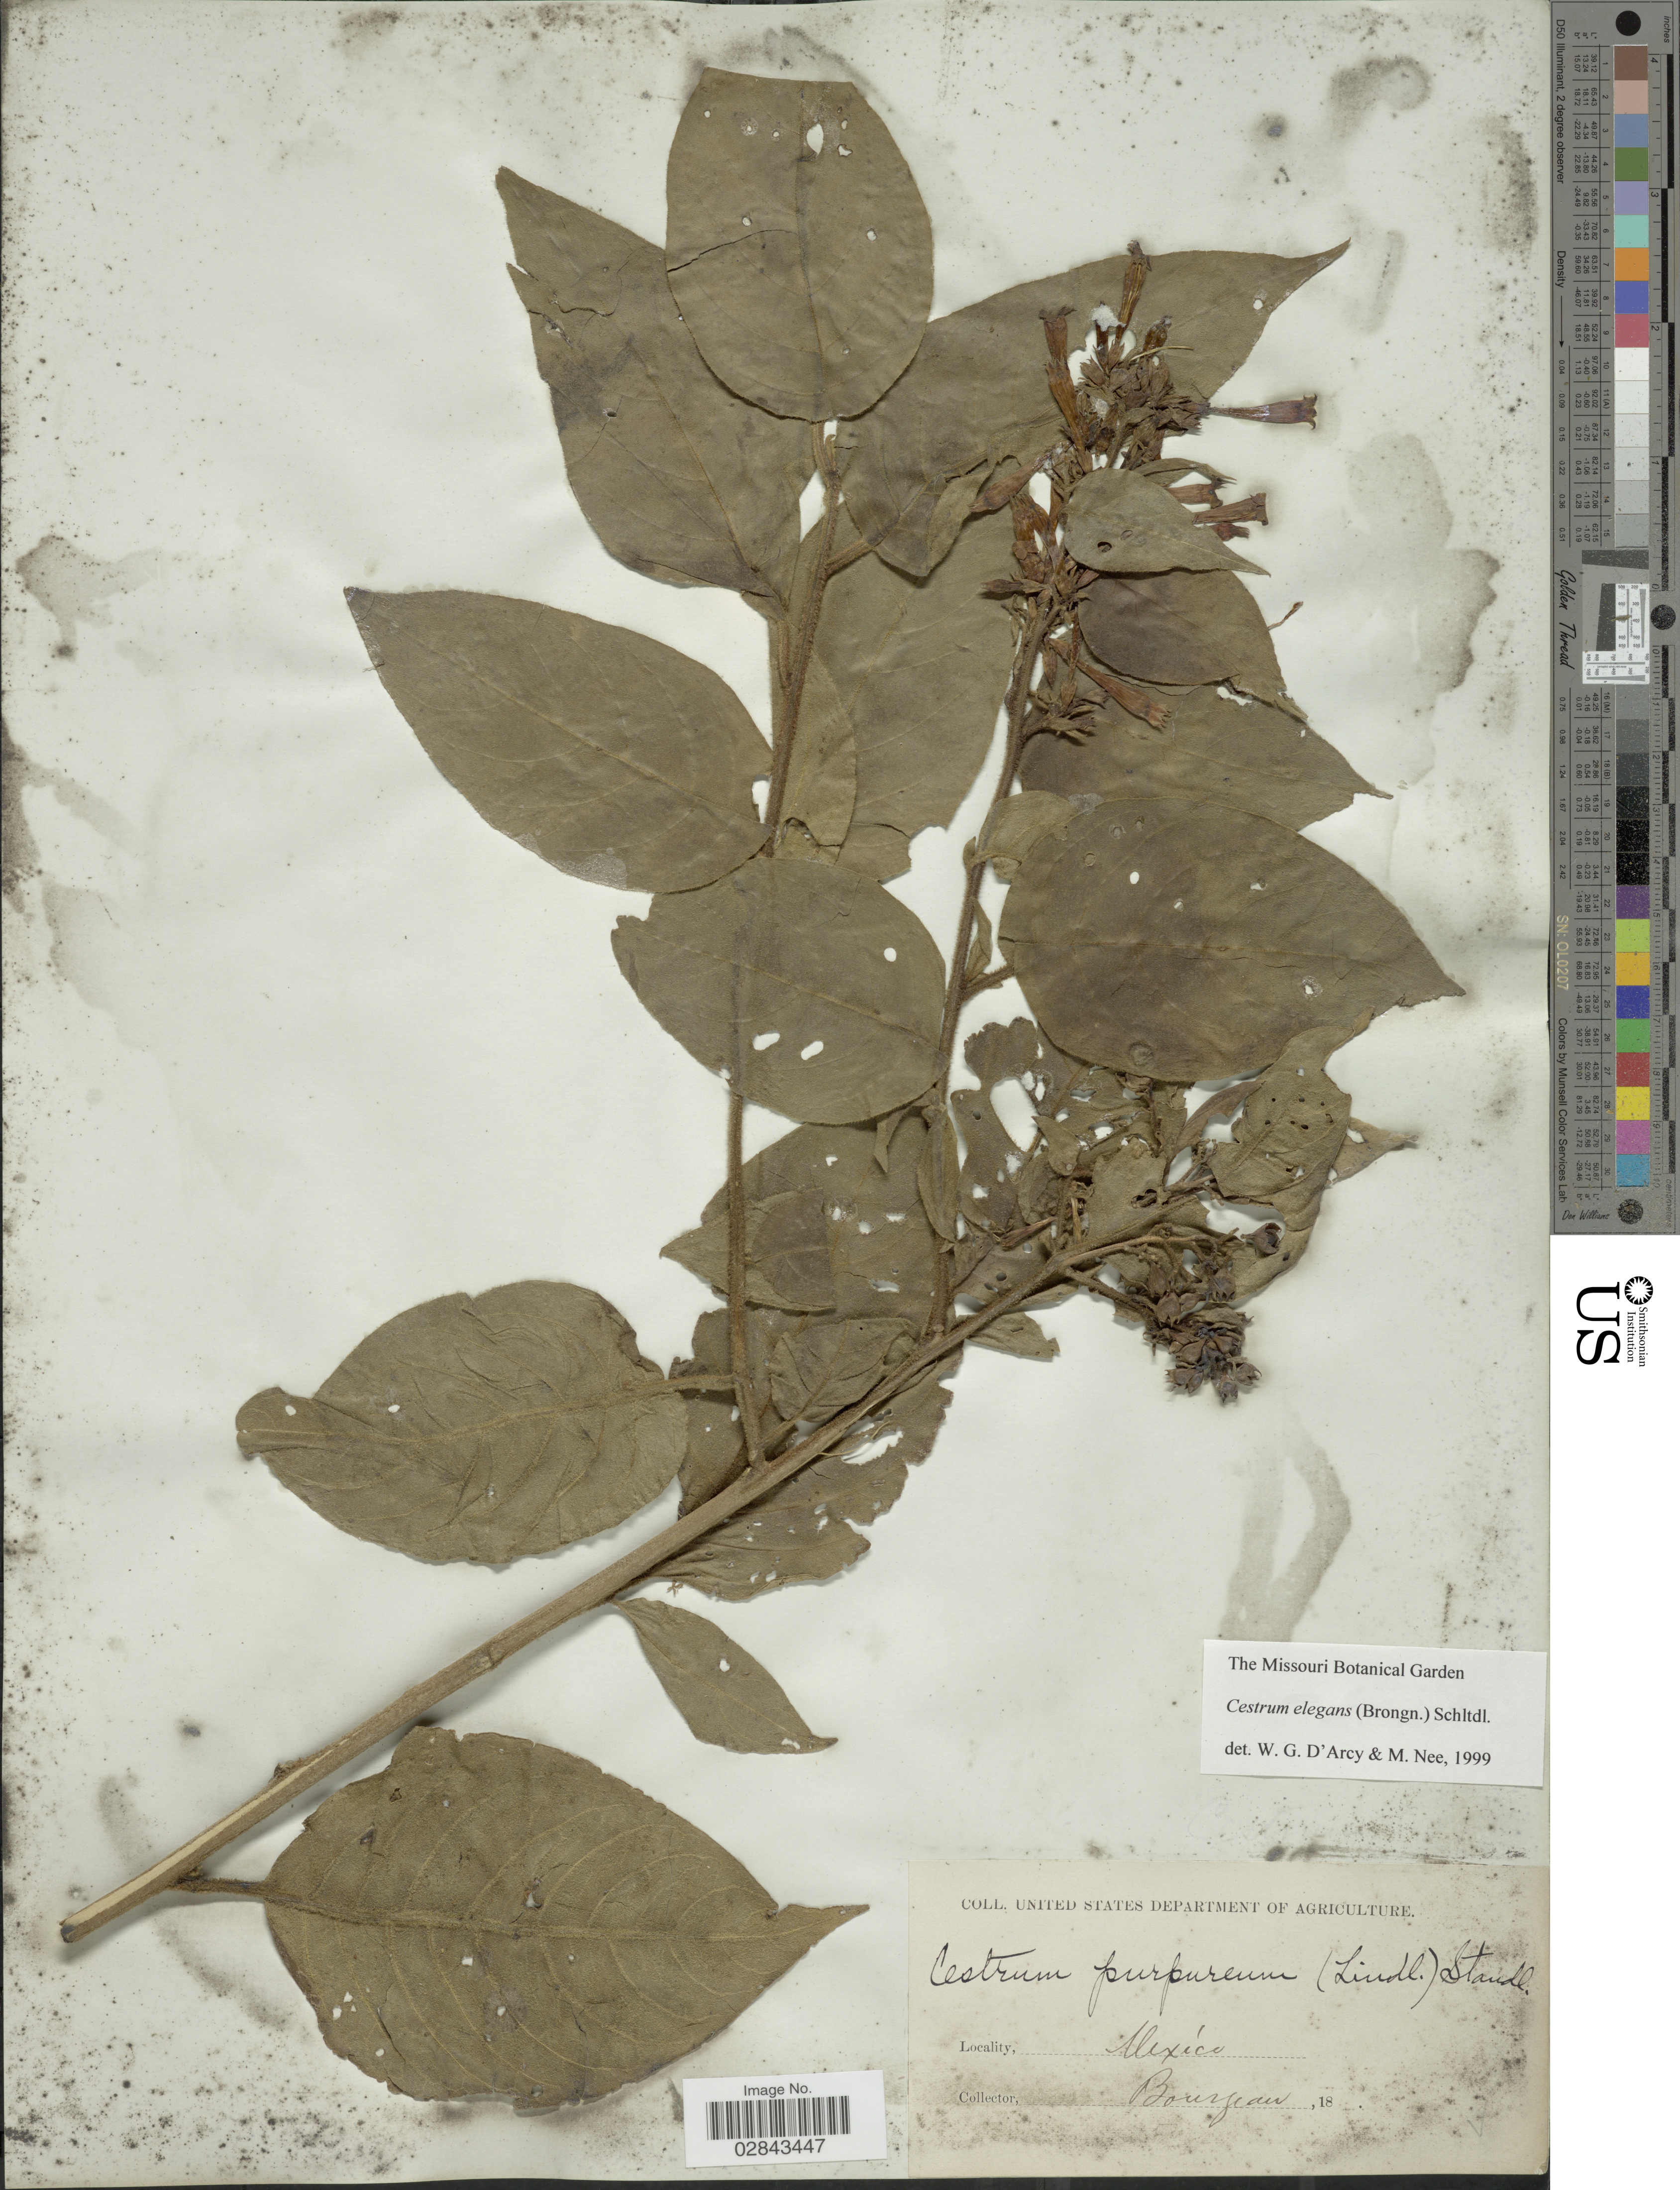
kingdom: Plantae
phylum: Tracheophyta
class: Magnoliopsida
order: Solanales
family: Solanaceae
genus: Cestrum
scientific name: Cestrum elegans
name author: (Brongn.) Schltdl.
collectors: -. Bourgeau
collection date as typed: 18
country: Mexico